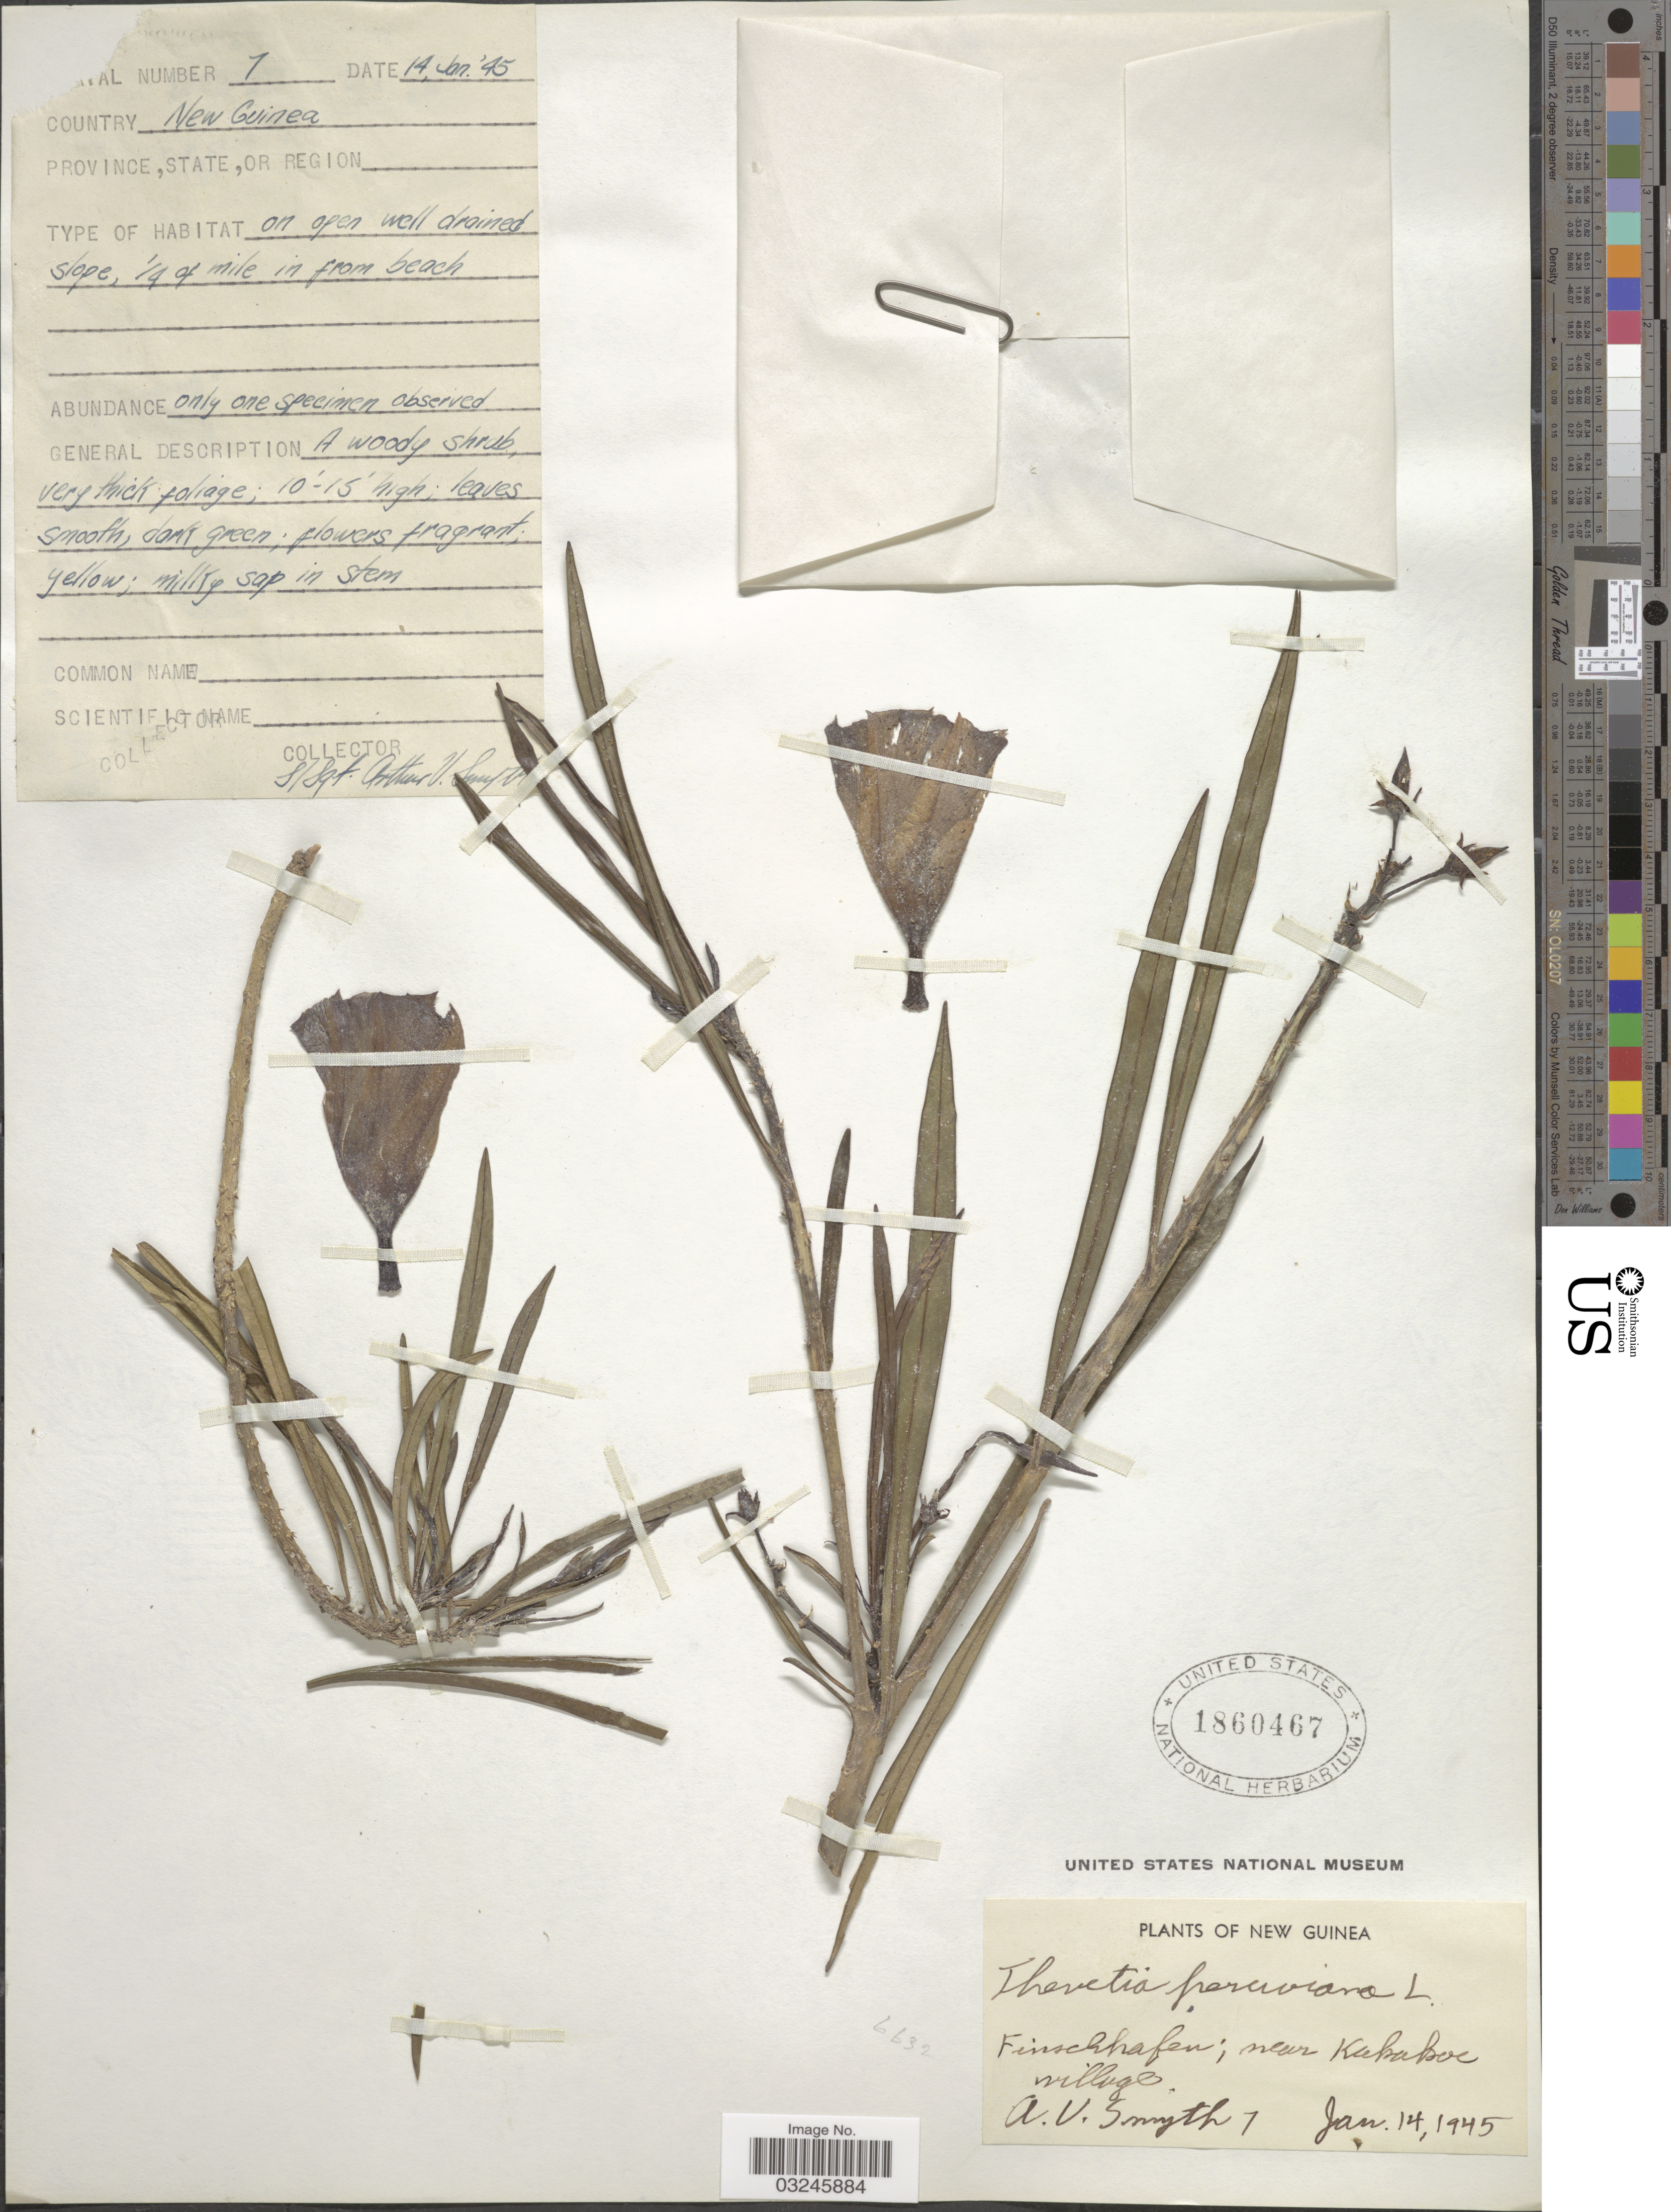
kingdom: Plantae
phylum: Tracheophyta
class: Magnoliopsida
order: Gentianales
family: Apocynaceae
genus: Thevetia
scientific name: Thevetia neriifolia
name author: Juss. ex Steud.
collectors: A. V. Smyth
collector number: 7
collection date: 1945-01-14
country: Papua New Guinea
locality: New Guinea, Finschhafen; near Kakakoe [interpreted] village.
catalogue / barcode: US 1860467